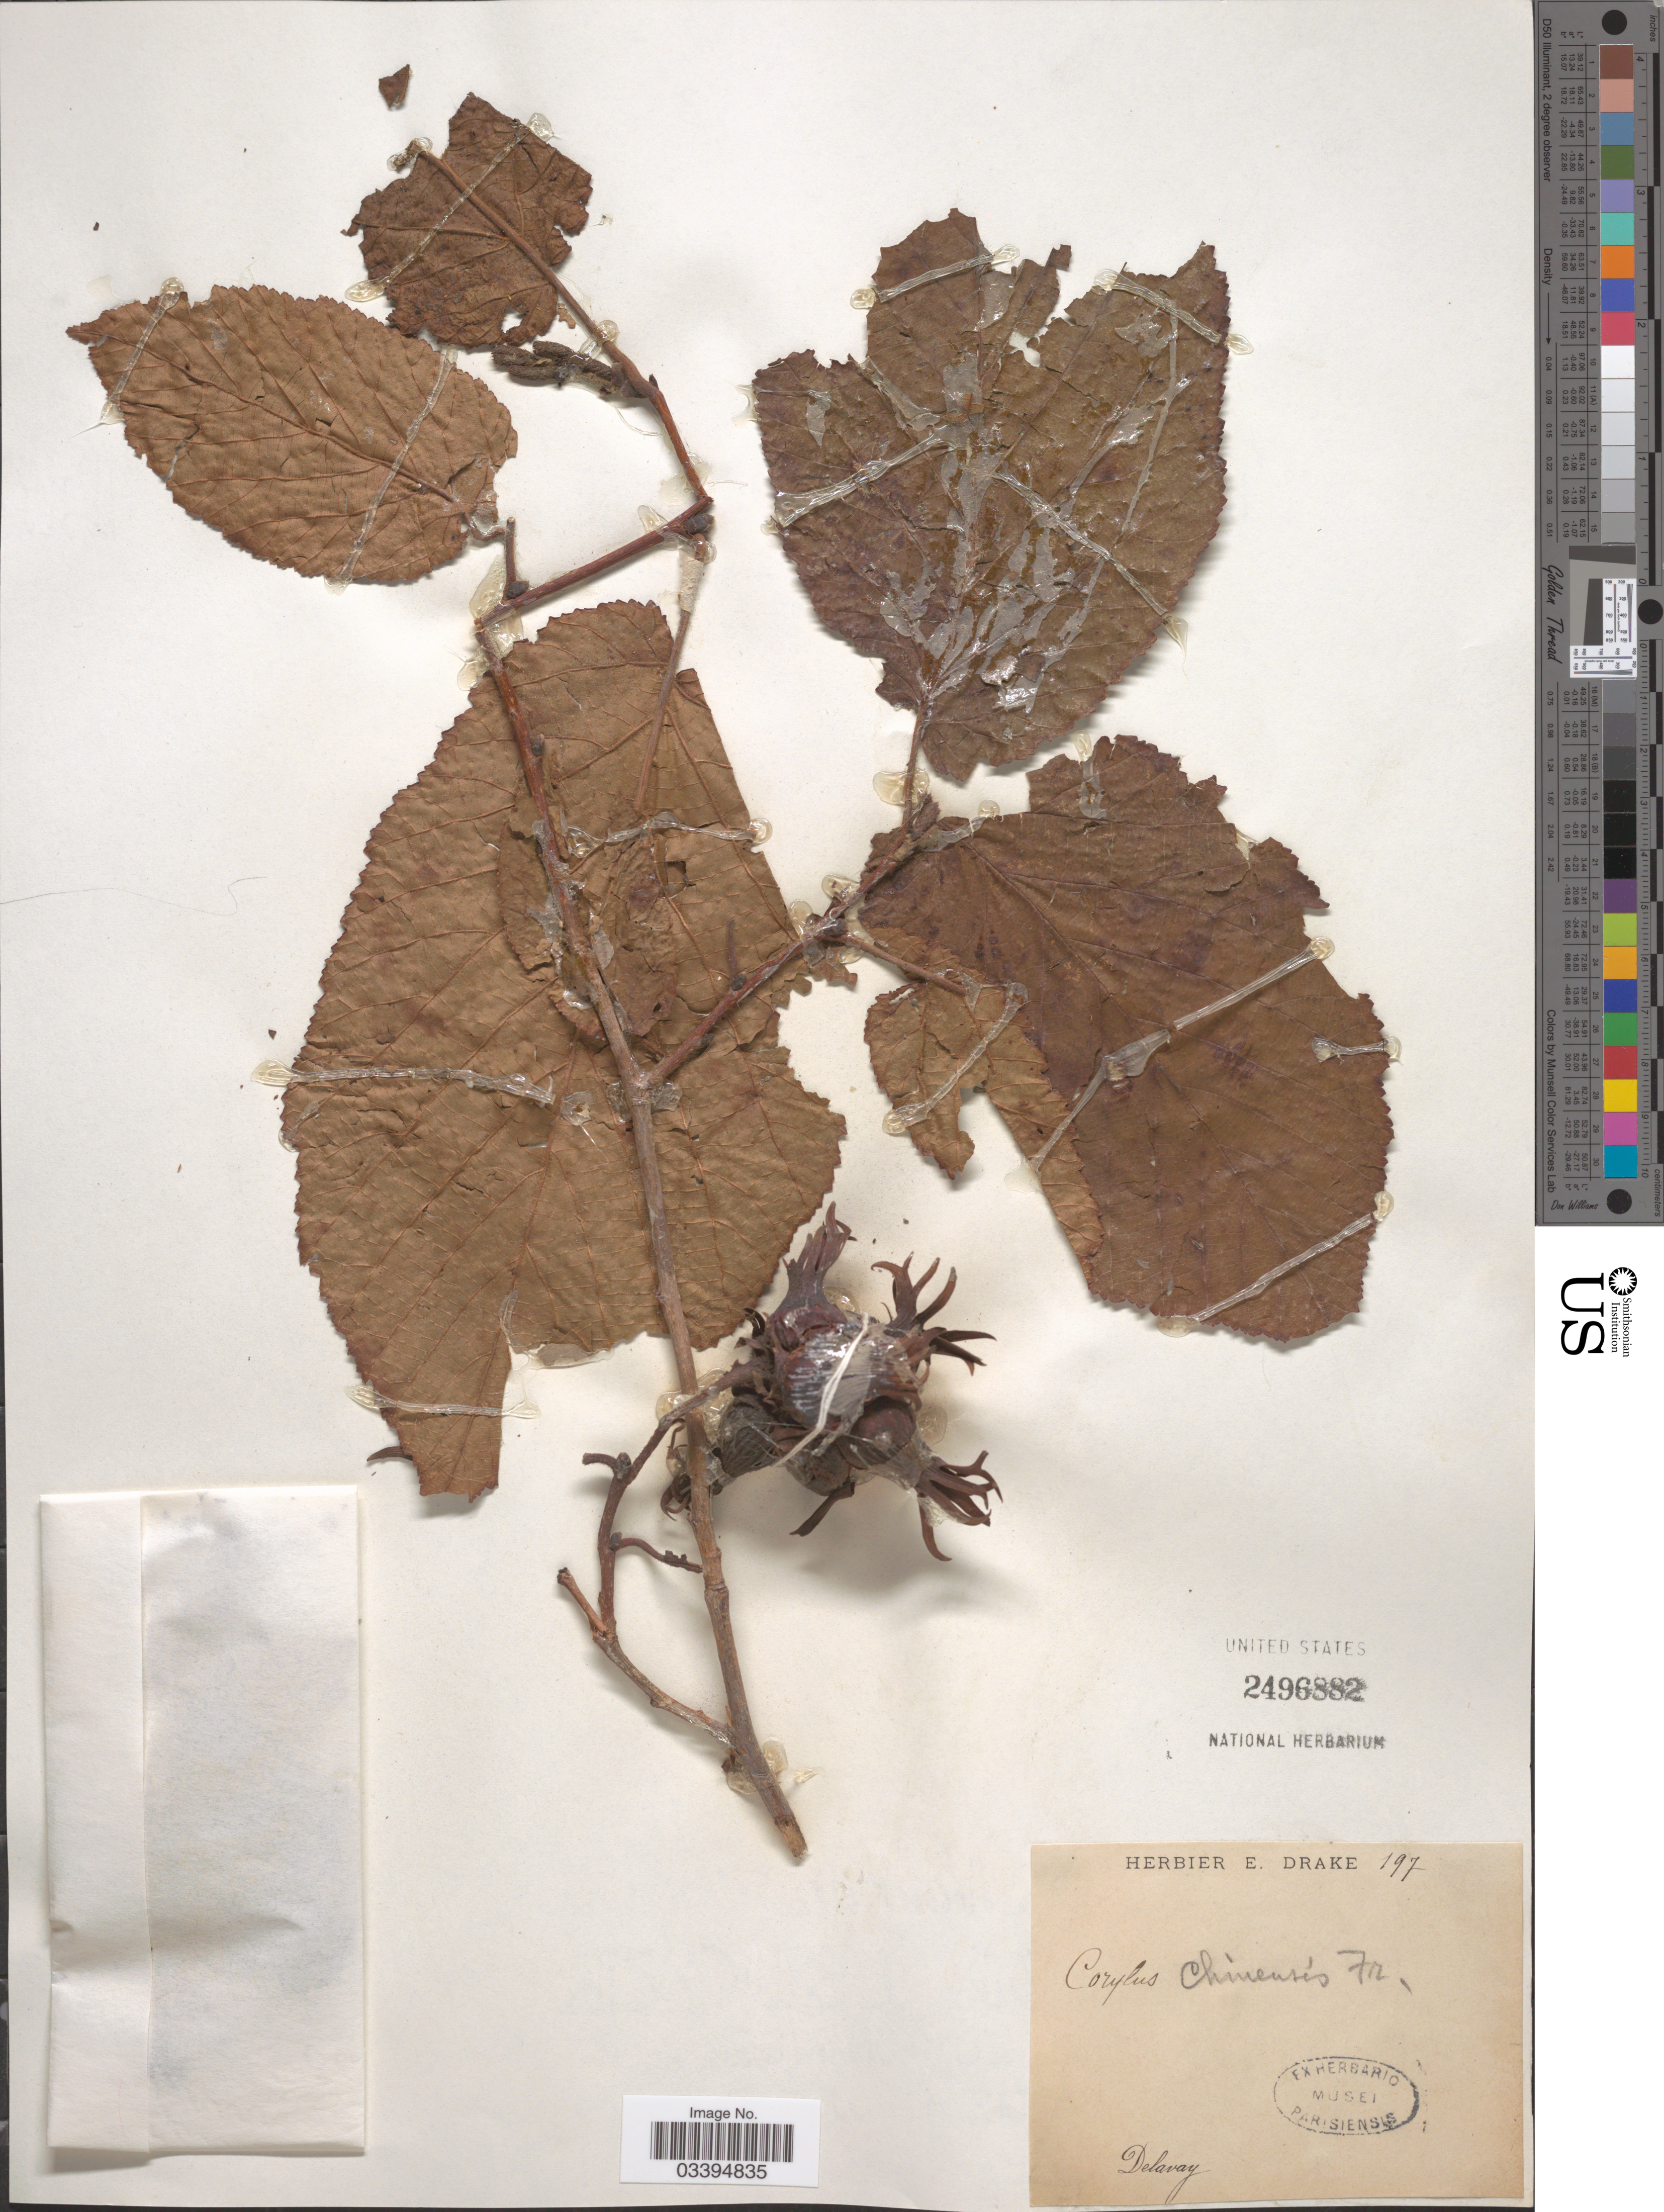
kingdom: Plantae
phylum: Tracheophyta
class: Magnoliopsida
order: Fagales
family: Betulaceae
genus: Corylus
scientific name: Corylus chinensis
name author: Franch.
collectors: Delavay, --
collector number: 197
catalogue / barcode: US 2496882